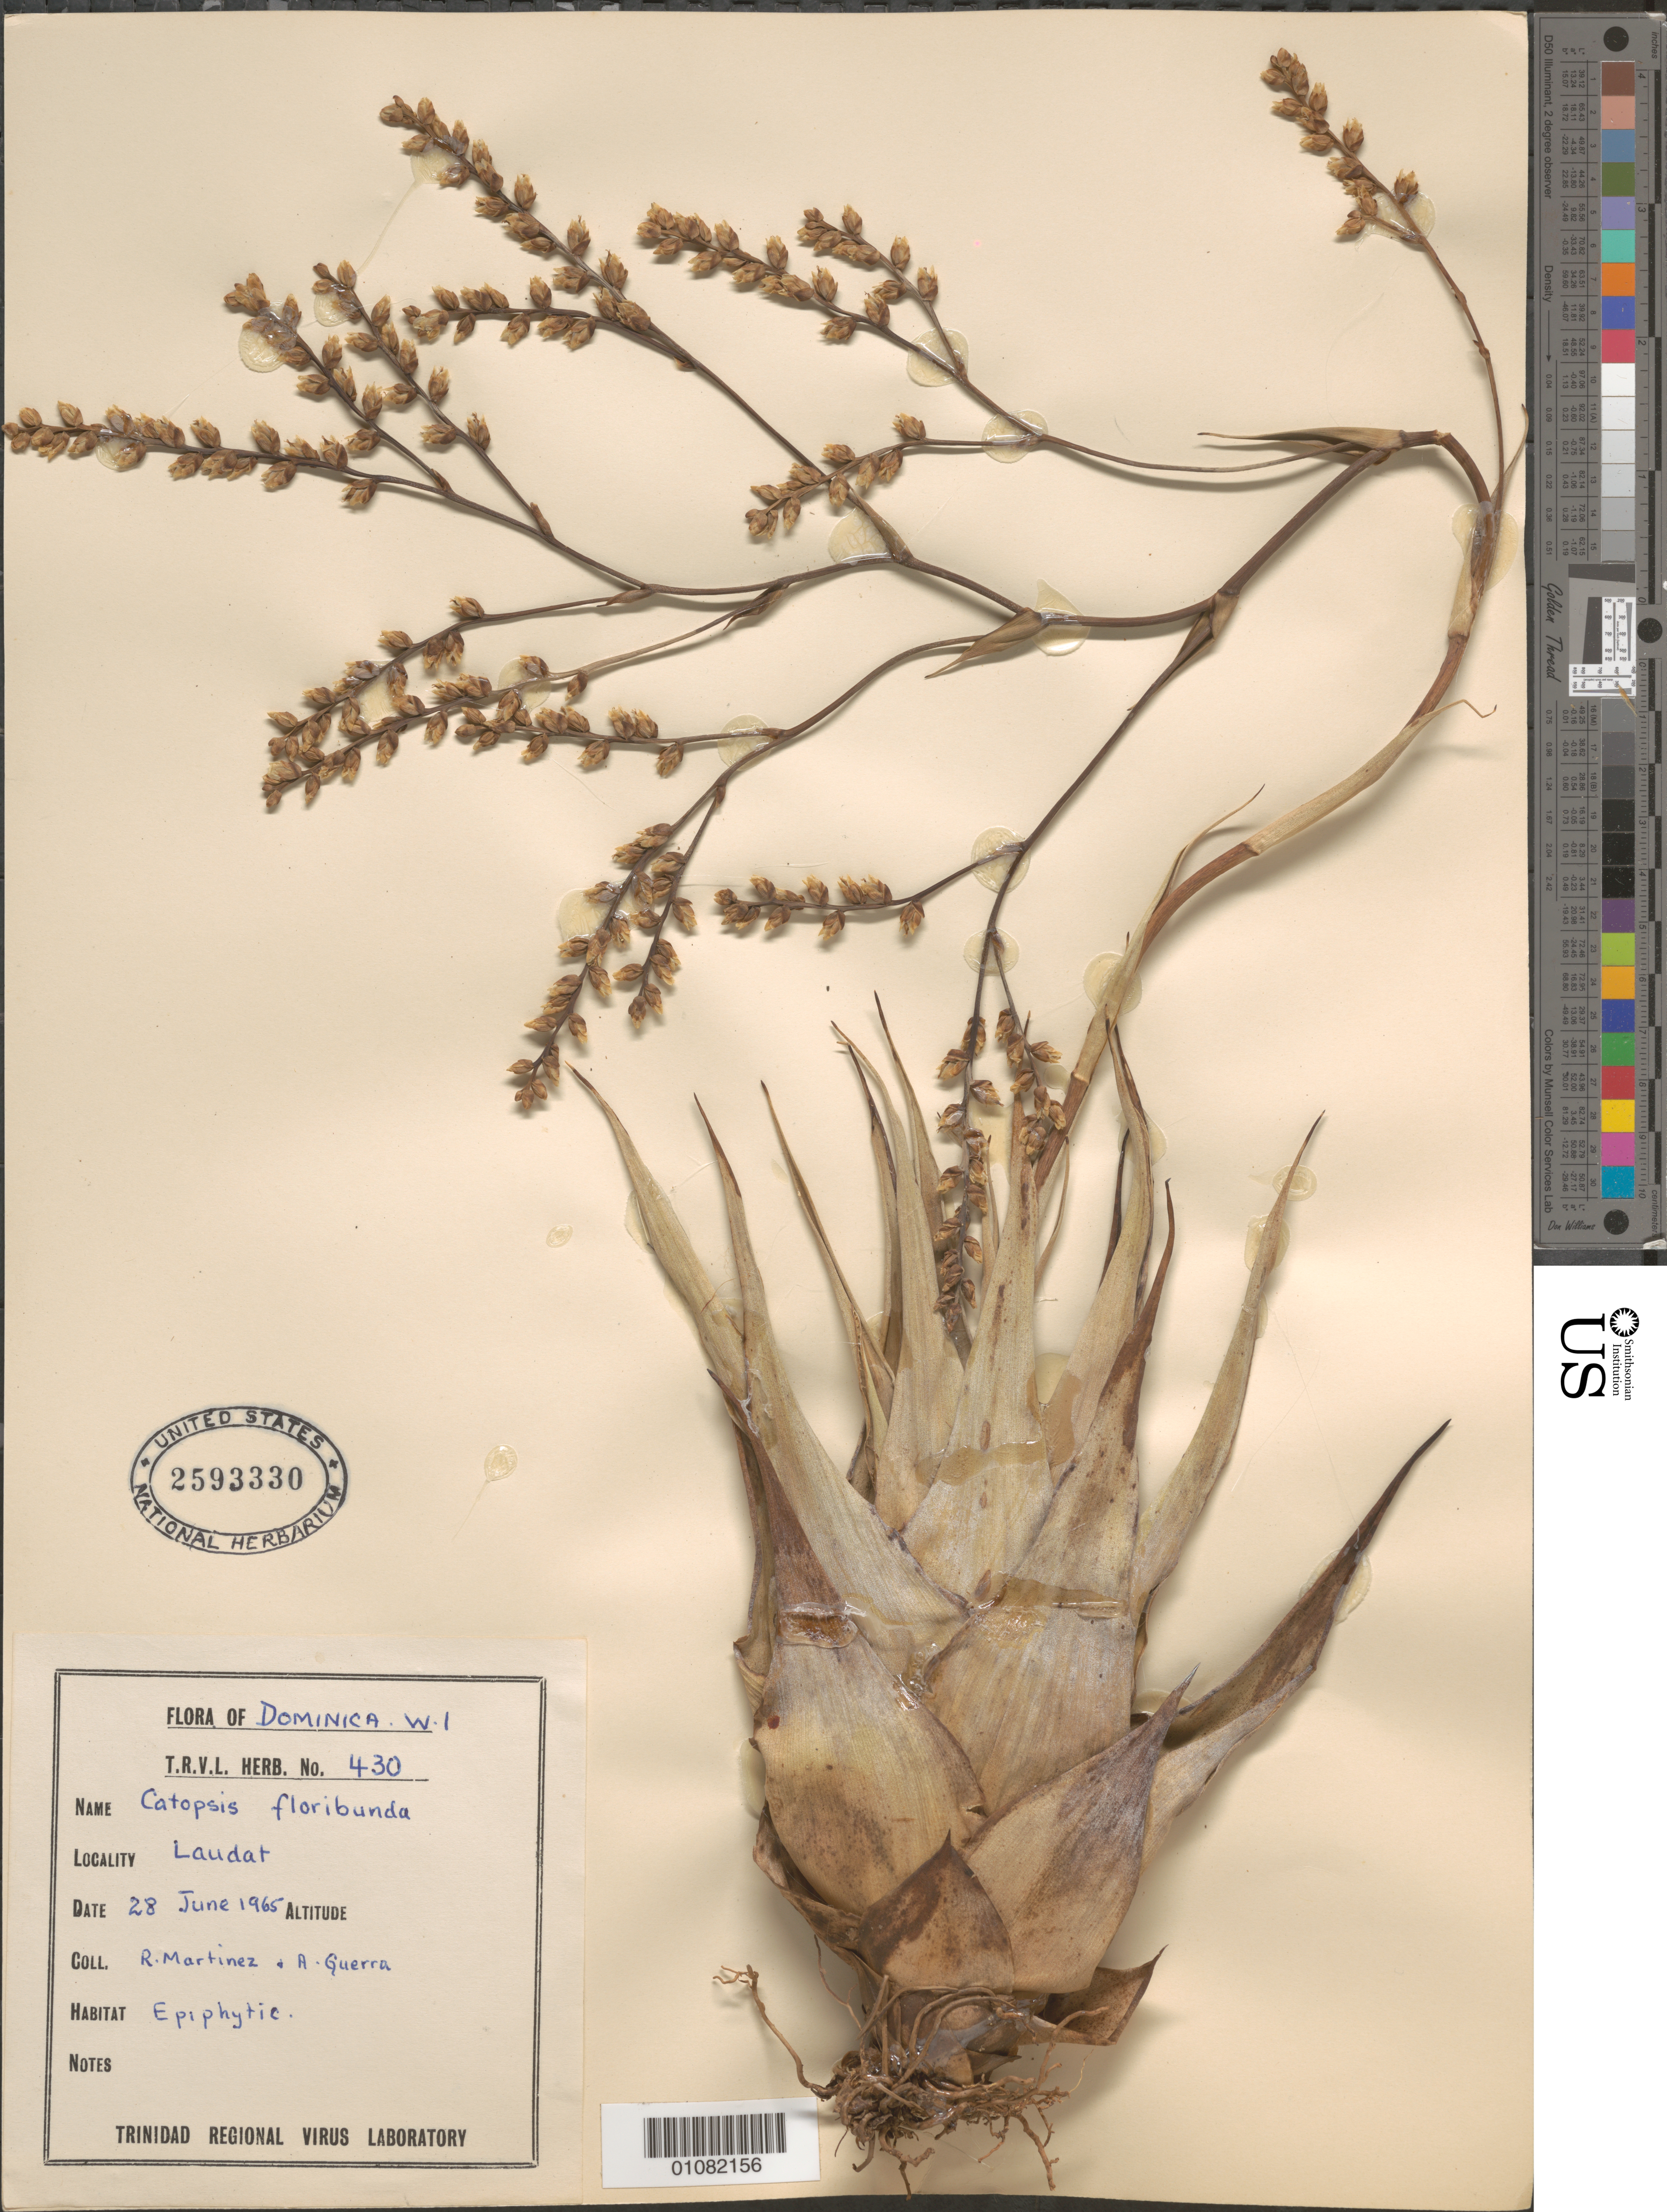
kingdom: Plantae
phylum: Tracheophyta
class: Liliopsida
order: Poales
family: Bromeliaceae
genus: Catopsis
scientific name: Catopsis floribunda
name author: L.B. Sm.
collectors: A. Guerra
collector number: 430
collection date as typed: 28 Jun 1965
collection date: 1965-06-28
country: Dominica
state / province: St. George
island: Dominica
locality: Laudat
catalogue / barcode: US 2593330